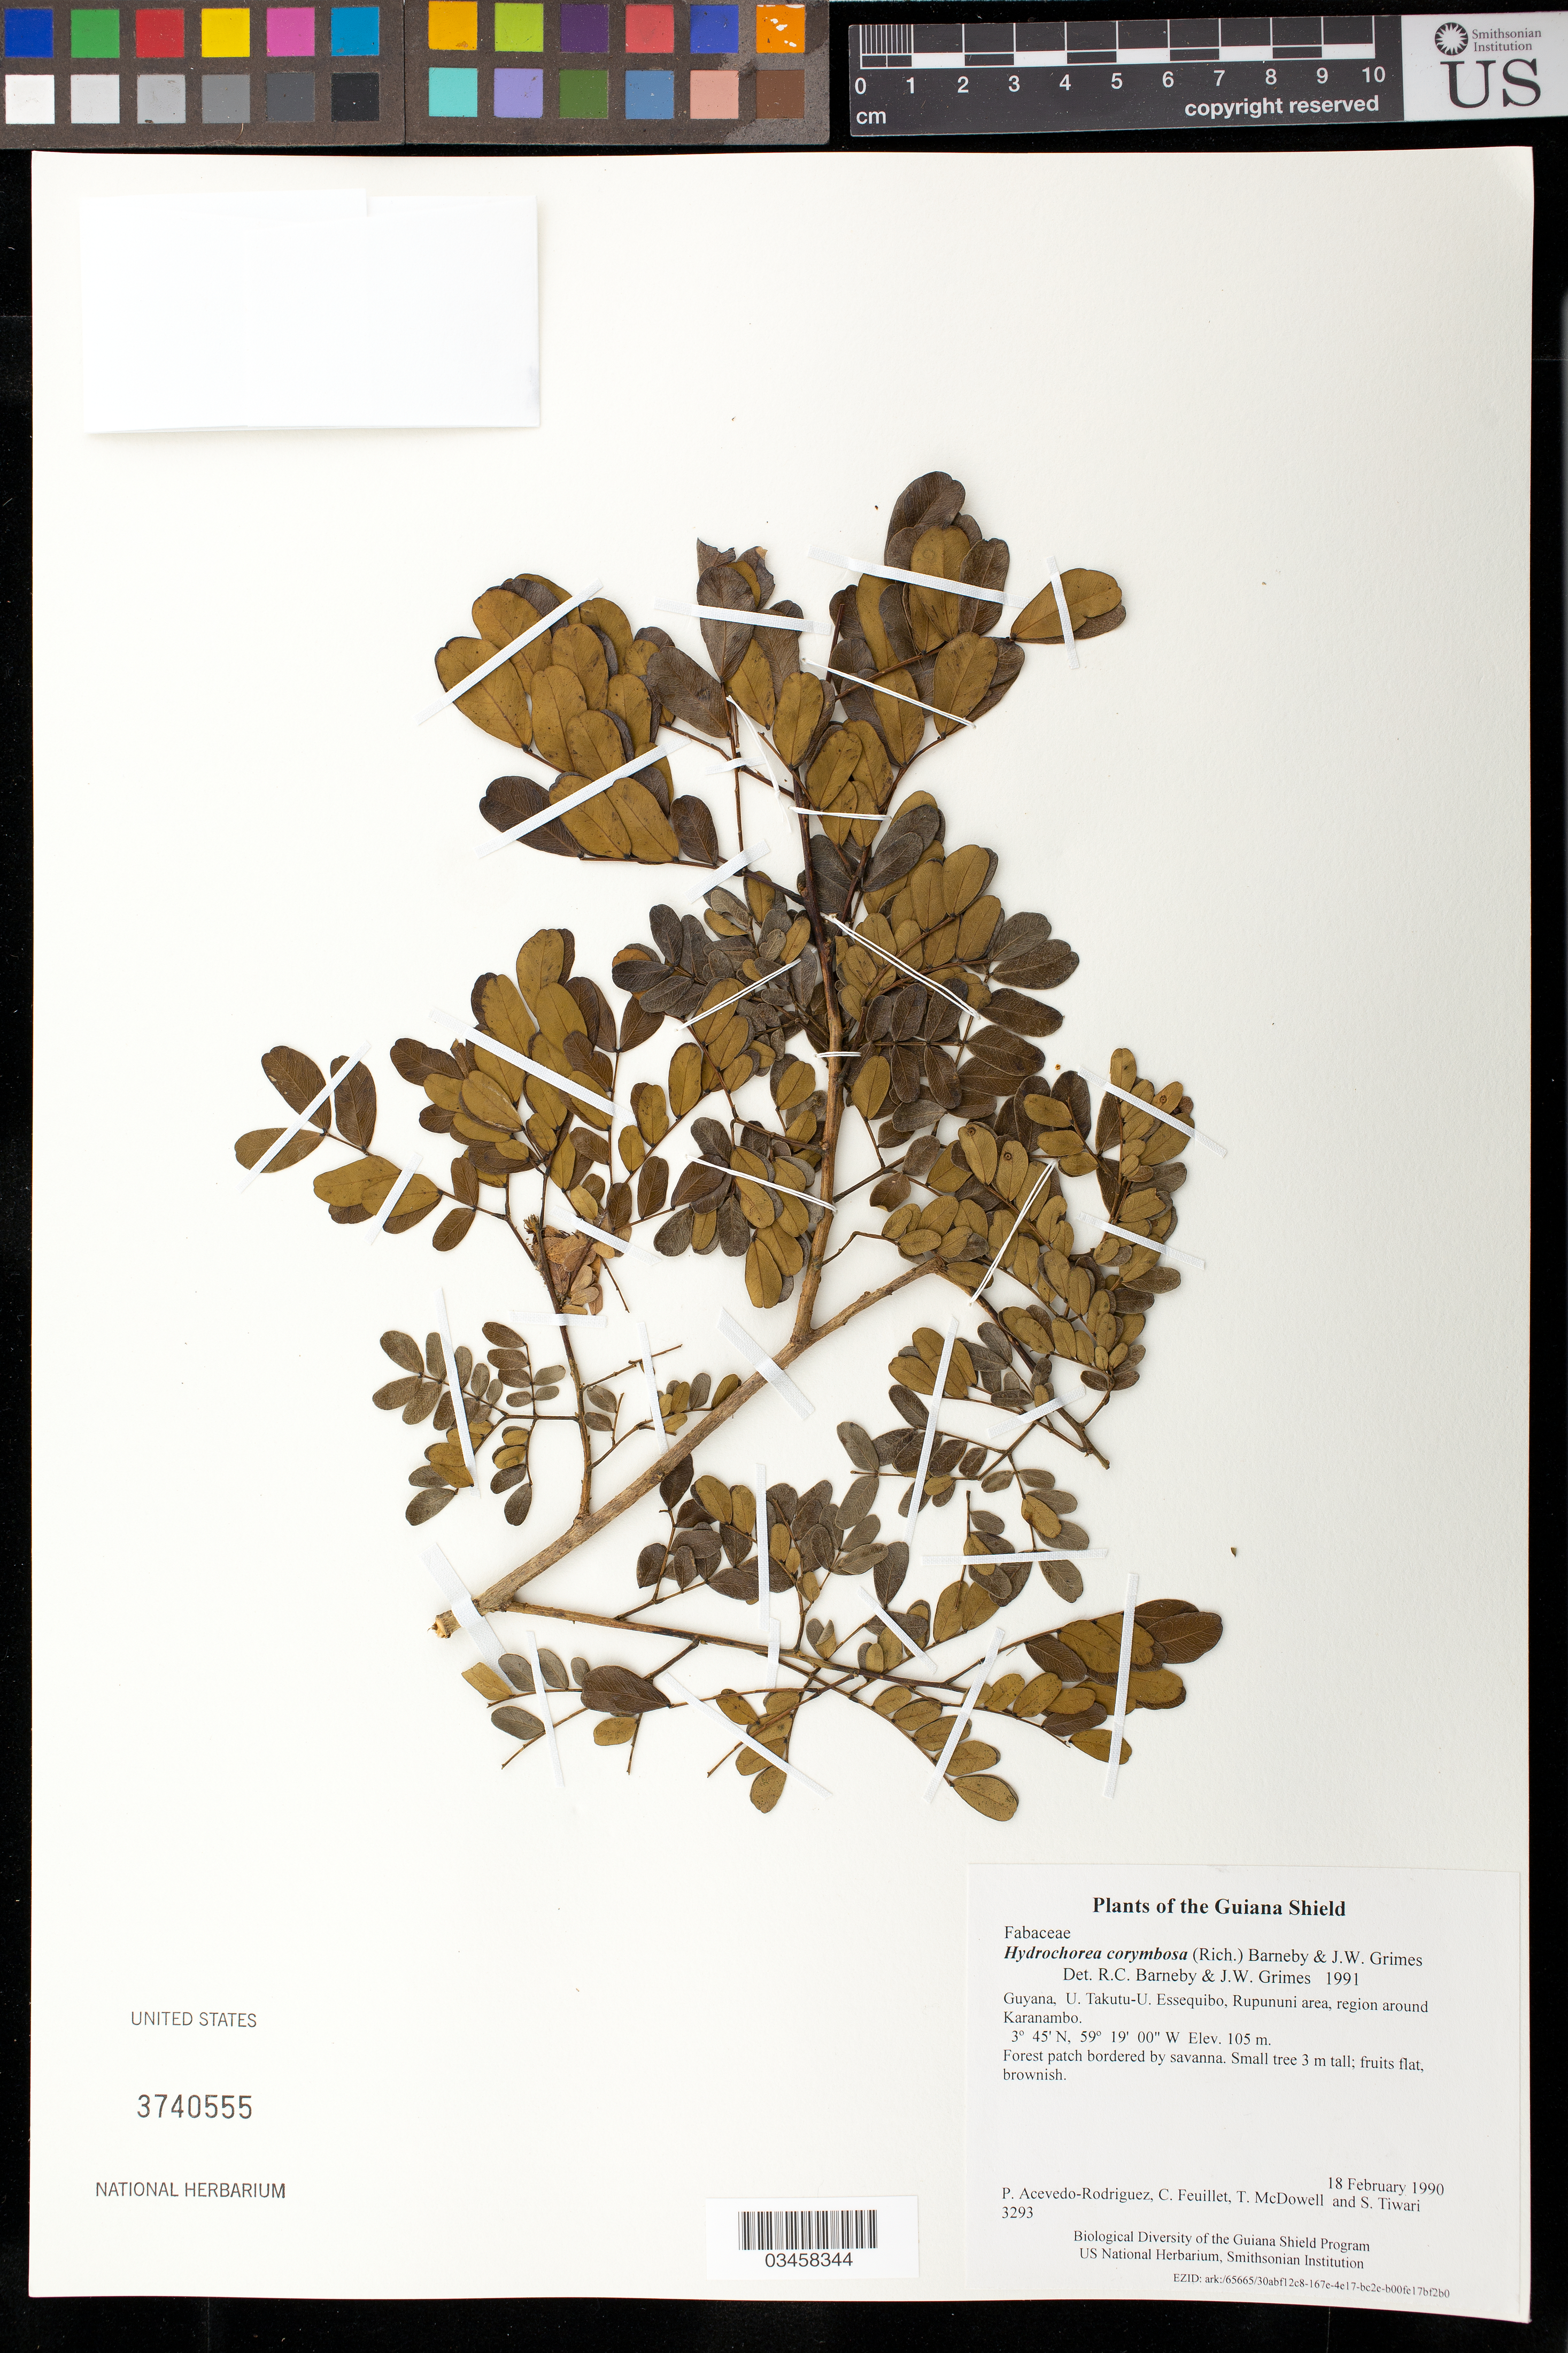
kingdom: Plantae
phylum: Tracheophyta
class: Magnoliopsida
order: Fabales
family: Fabaceae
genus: Hydrochorea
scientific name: Hydrochorea corymbosa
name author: (Rich.) Barneby & J.W. Grimes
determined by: Barneby, R. C.; Grimes, J. W.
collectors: P. Acevedo-Rodr., C. Feuillet, T. McDowell & S. Tiwari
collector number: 3293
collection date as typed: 18 Feb 1990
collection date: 1990-02-18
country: Guyana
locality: U. Takutu - U. Essequibo. Rupununi area, region around Karanambo.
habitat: Forest patch bordered by savanna.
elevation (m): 105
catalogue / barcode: US 3740555